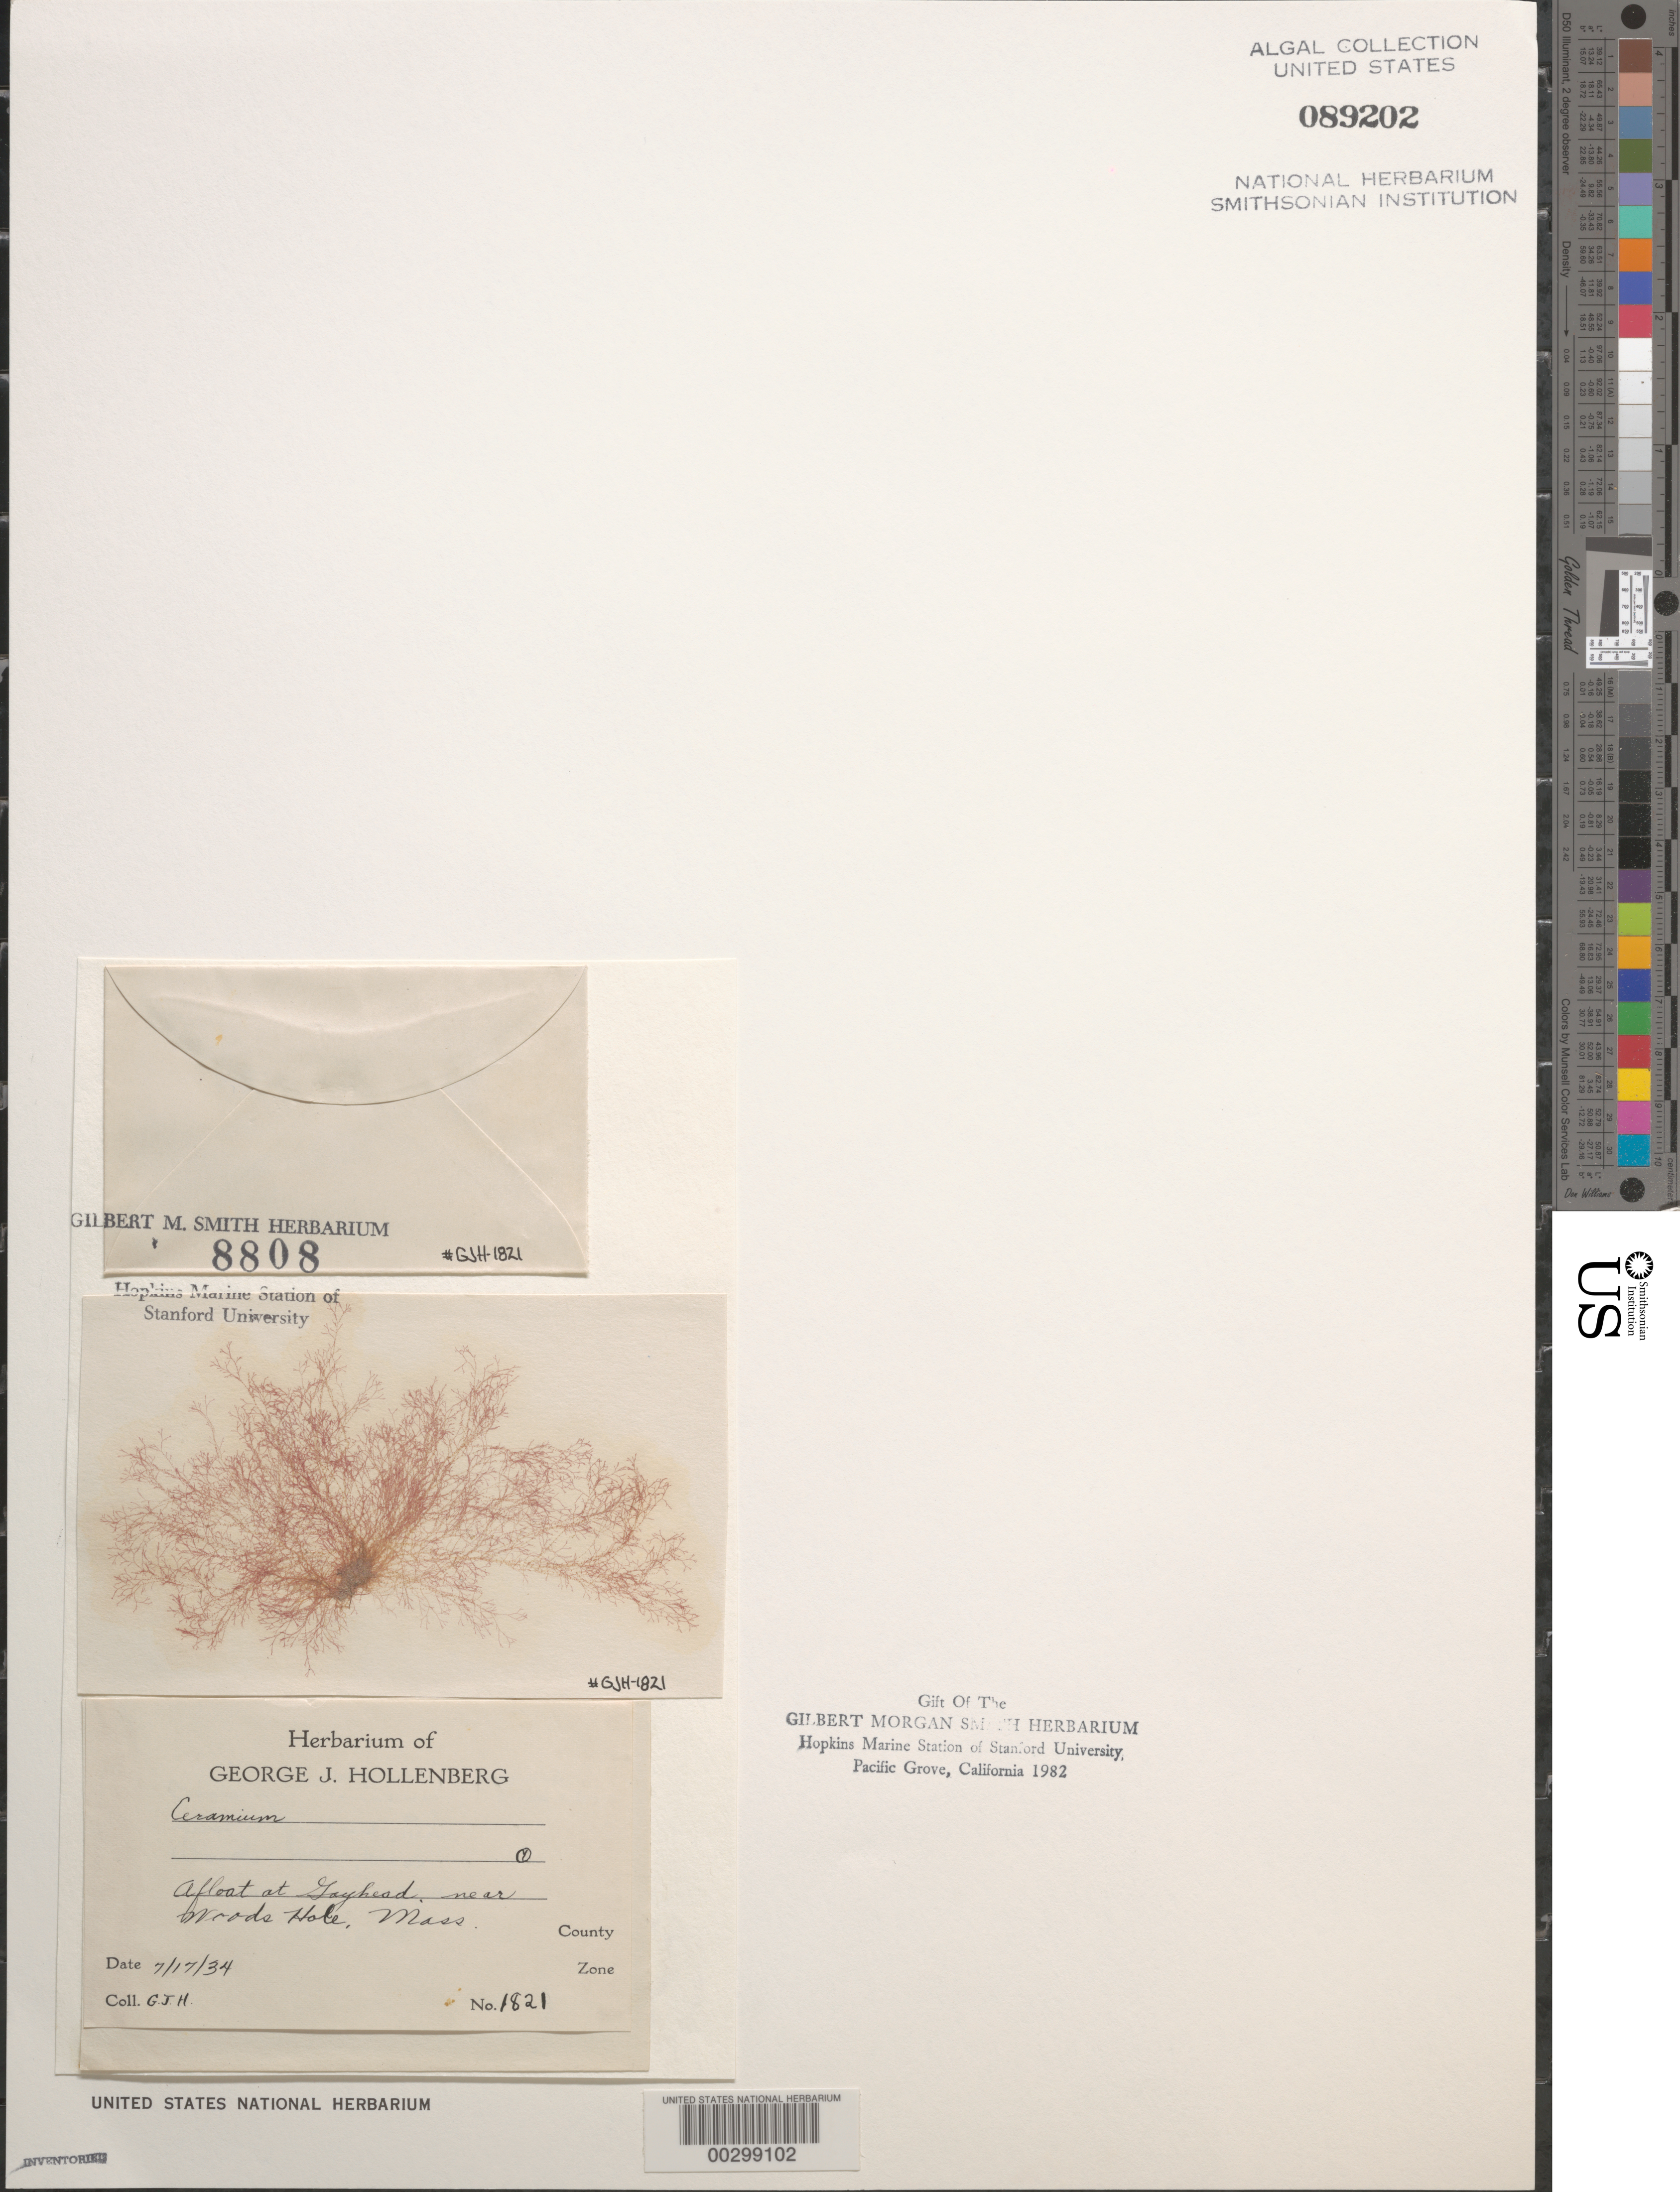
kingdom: Plantae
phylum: Rhodophyta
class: Florideophyceae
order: Ceramiales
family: Ceramiaceae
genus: Ceramium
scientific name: Ceramium sp.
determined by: Hollenberg, George J.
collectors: G. Hollenberg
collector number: GJH 1821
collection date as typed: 17 Jul 1934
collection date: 1934-07-17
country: United States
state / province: Massachusetts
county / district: Dukes County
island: Martha's Vineyard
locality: Gay Head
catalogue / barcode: US 89202